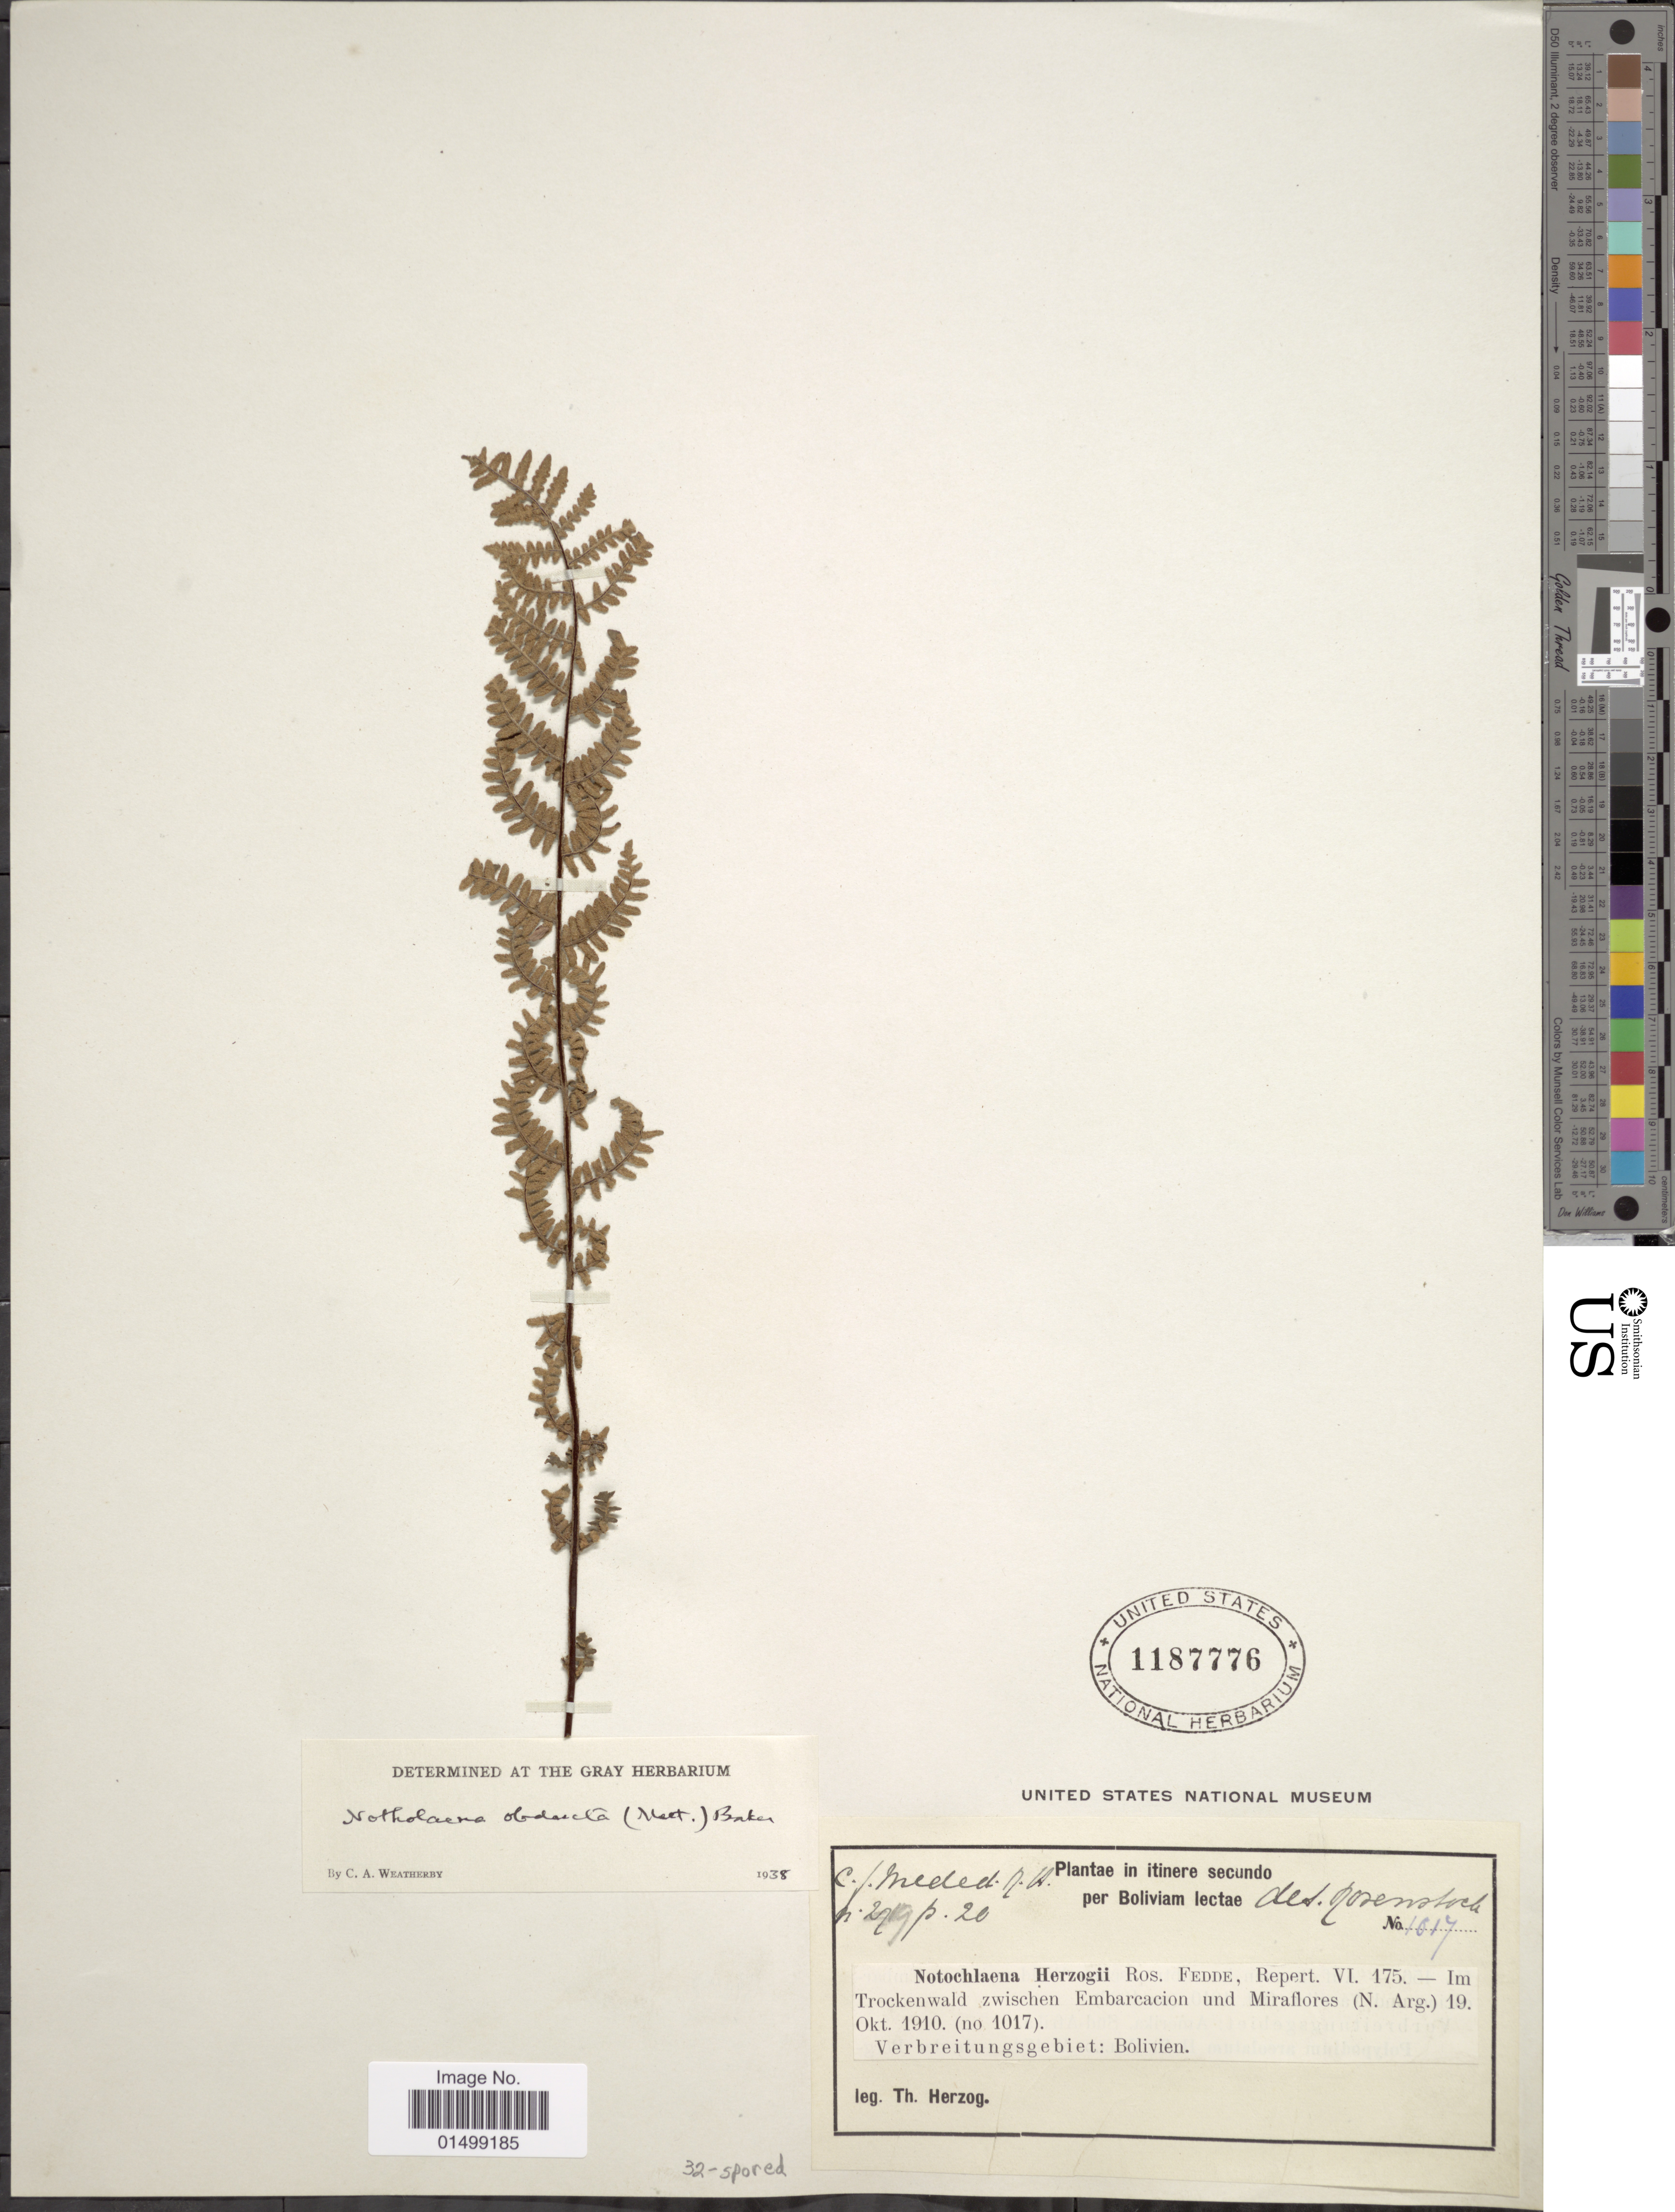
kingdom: Plantae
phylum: Tracheophyta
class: Polypodiopsida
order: Polypodiales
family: Pteridaceae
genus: Cheilanthes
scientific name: Cheilanthes obducta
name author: (Mett.) Baker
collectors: T. K. J. Herzog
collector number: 1017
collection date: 1910-10-19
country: Bolivia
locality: Im Trockenwald zwischen Embaracion und Miraflores, Verbreitingsgebiet: Bolivien.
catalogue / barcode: US 1187776